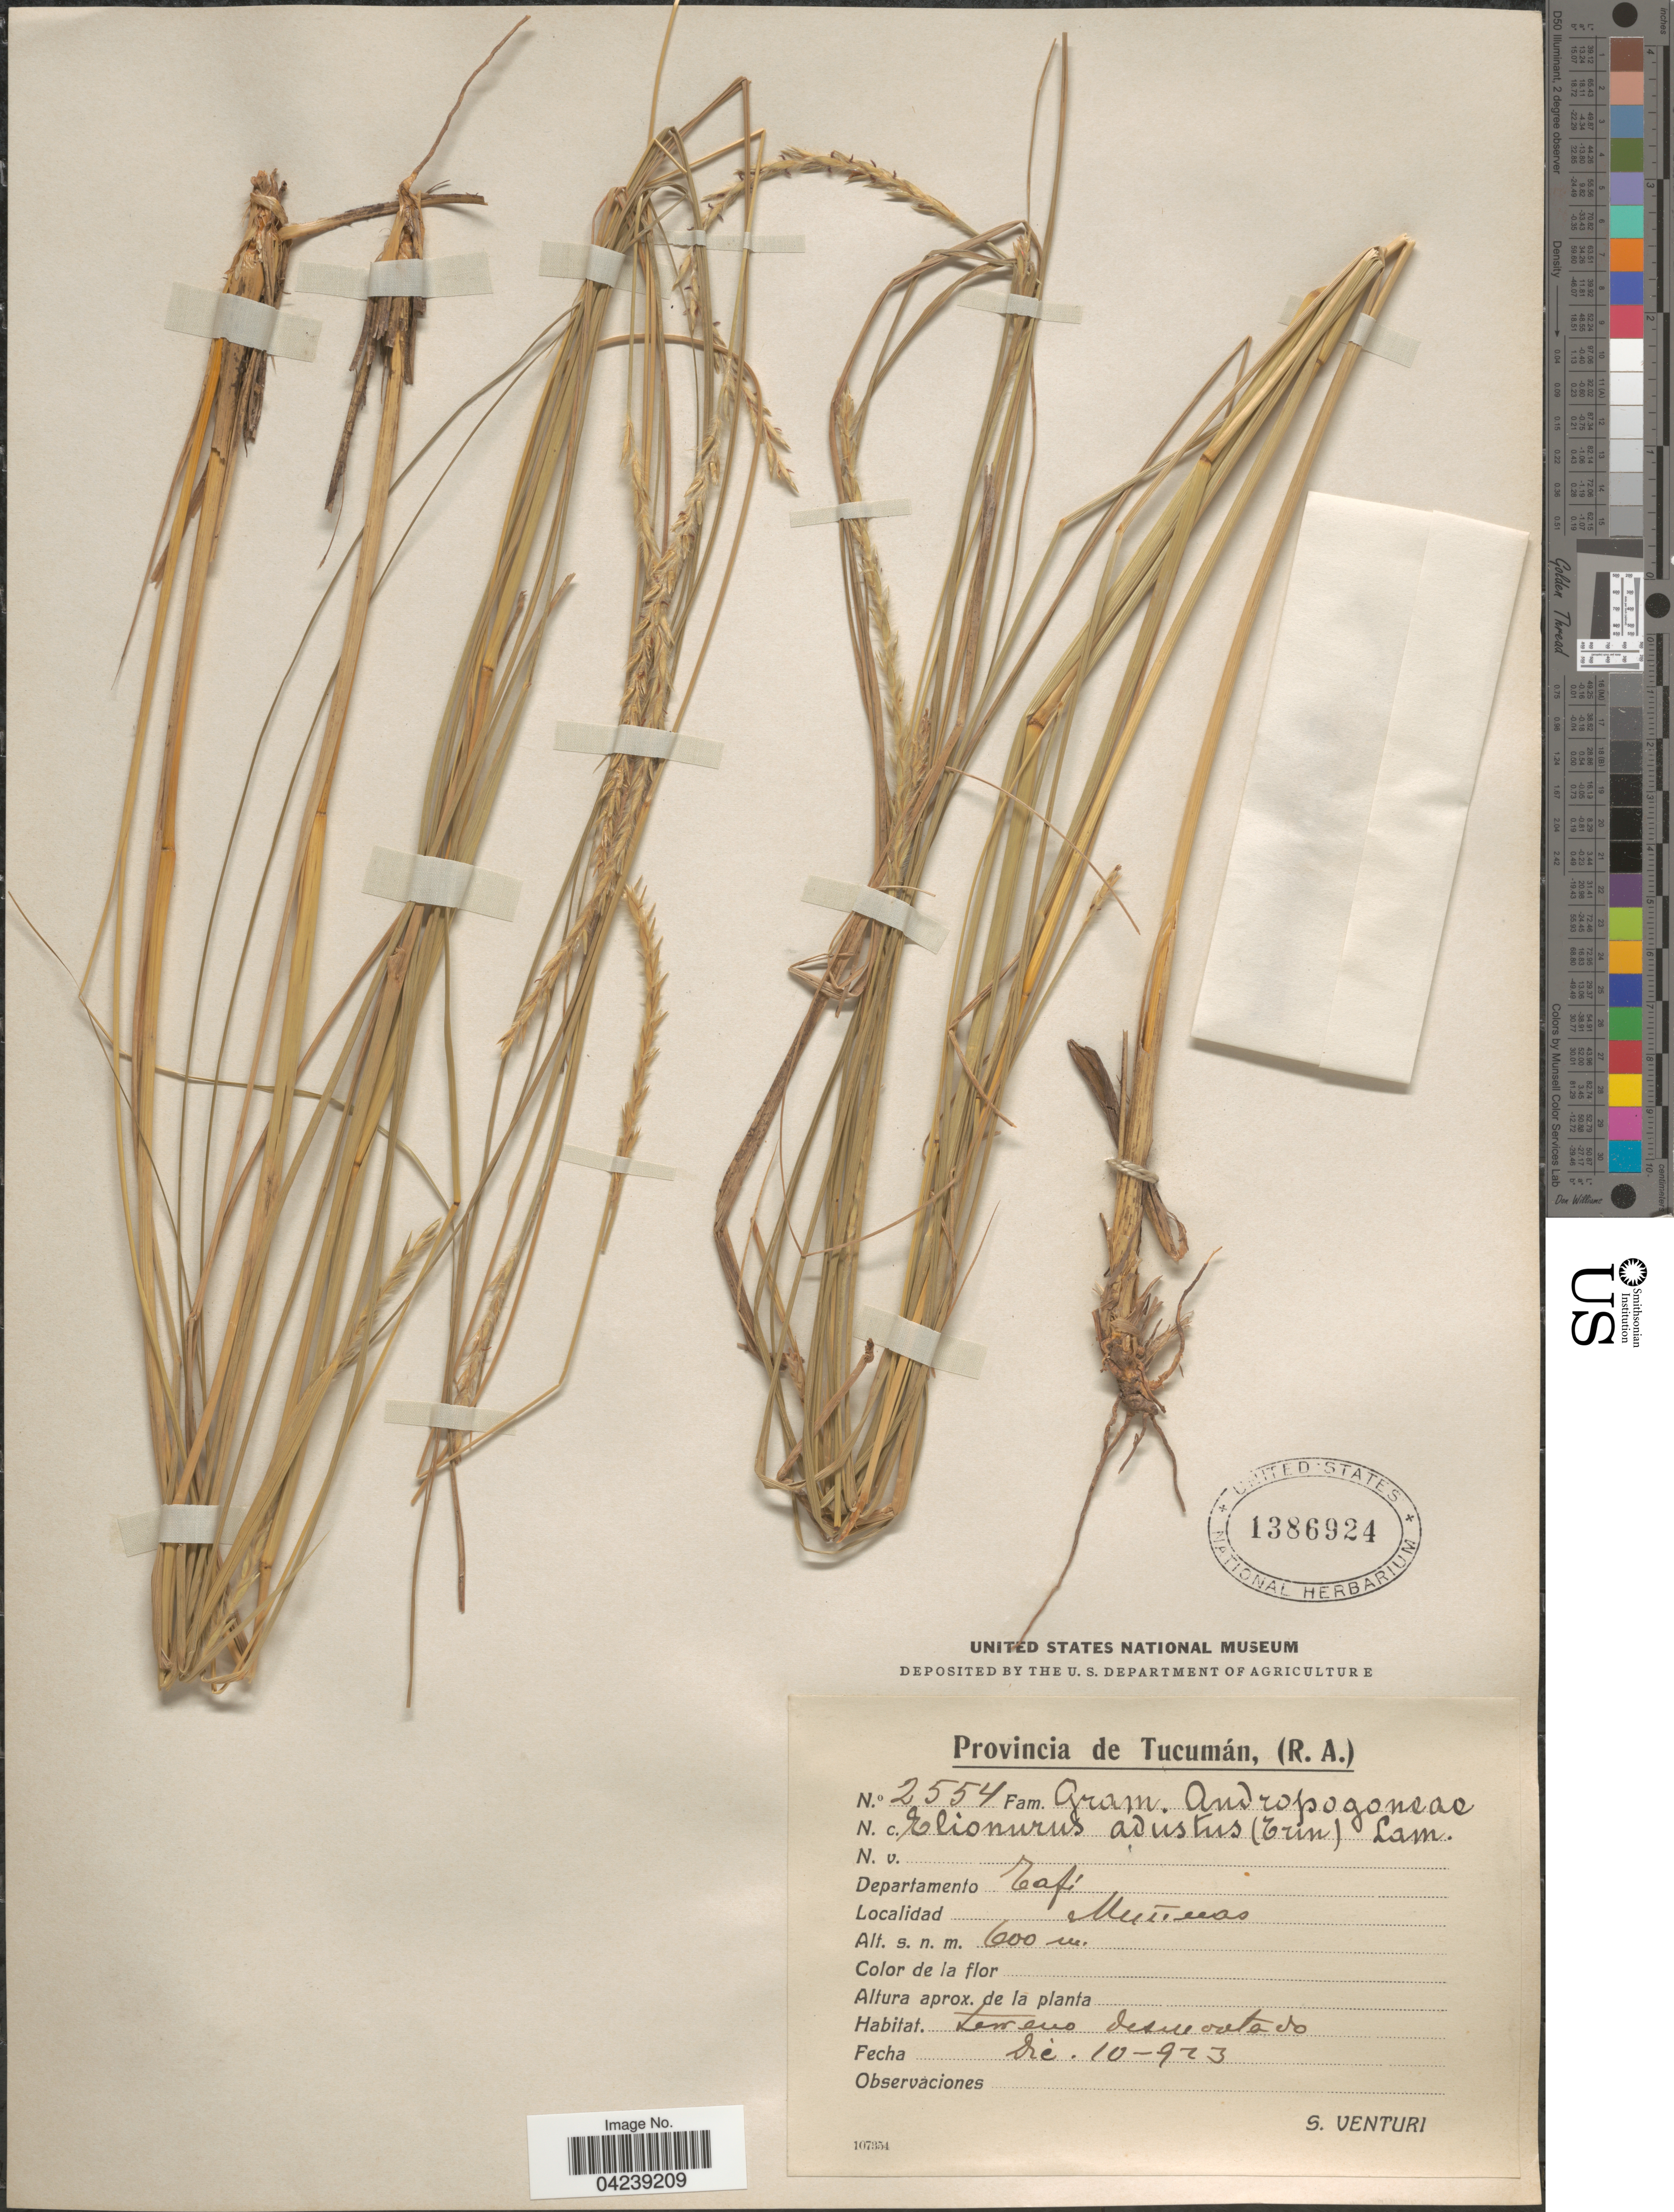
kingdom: Plantae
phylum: Tracheophyta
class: Liliopsida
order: Poales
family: Poaceae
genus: Elionurus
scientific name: Elionurus muticus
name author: (Spreng.) Kuntze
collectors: S. Venturi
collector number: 2554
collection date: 1923-12-10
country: Argentina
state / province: Tucuman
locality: Departamento Tafí. Muñecas.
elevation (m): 600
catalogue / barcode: US 1386924